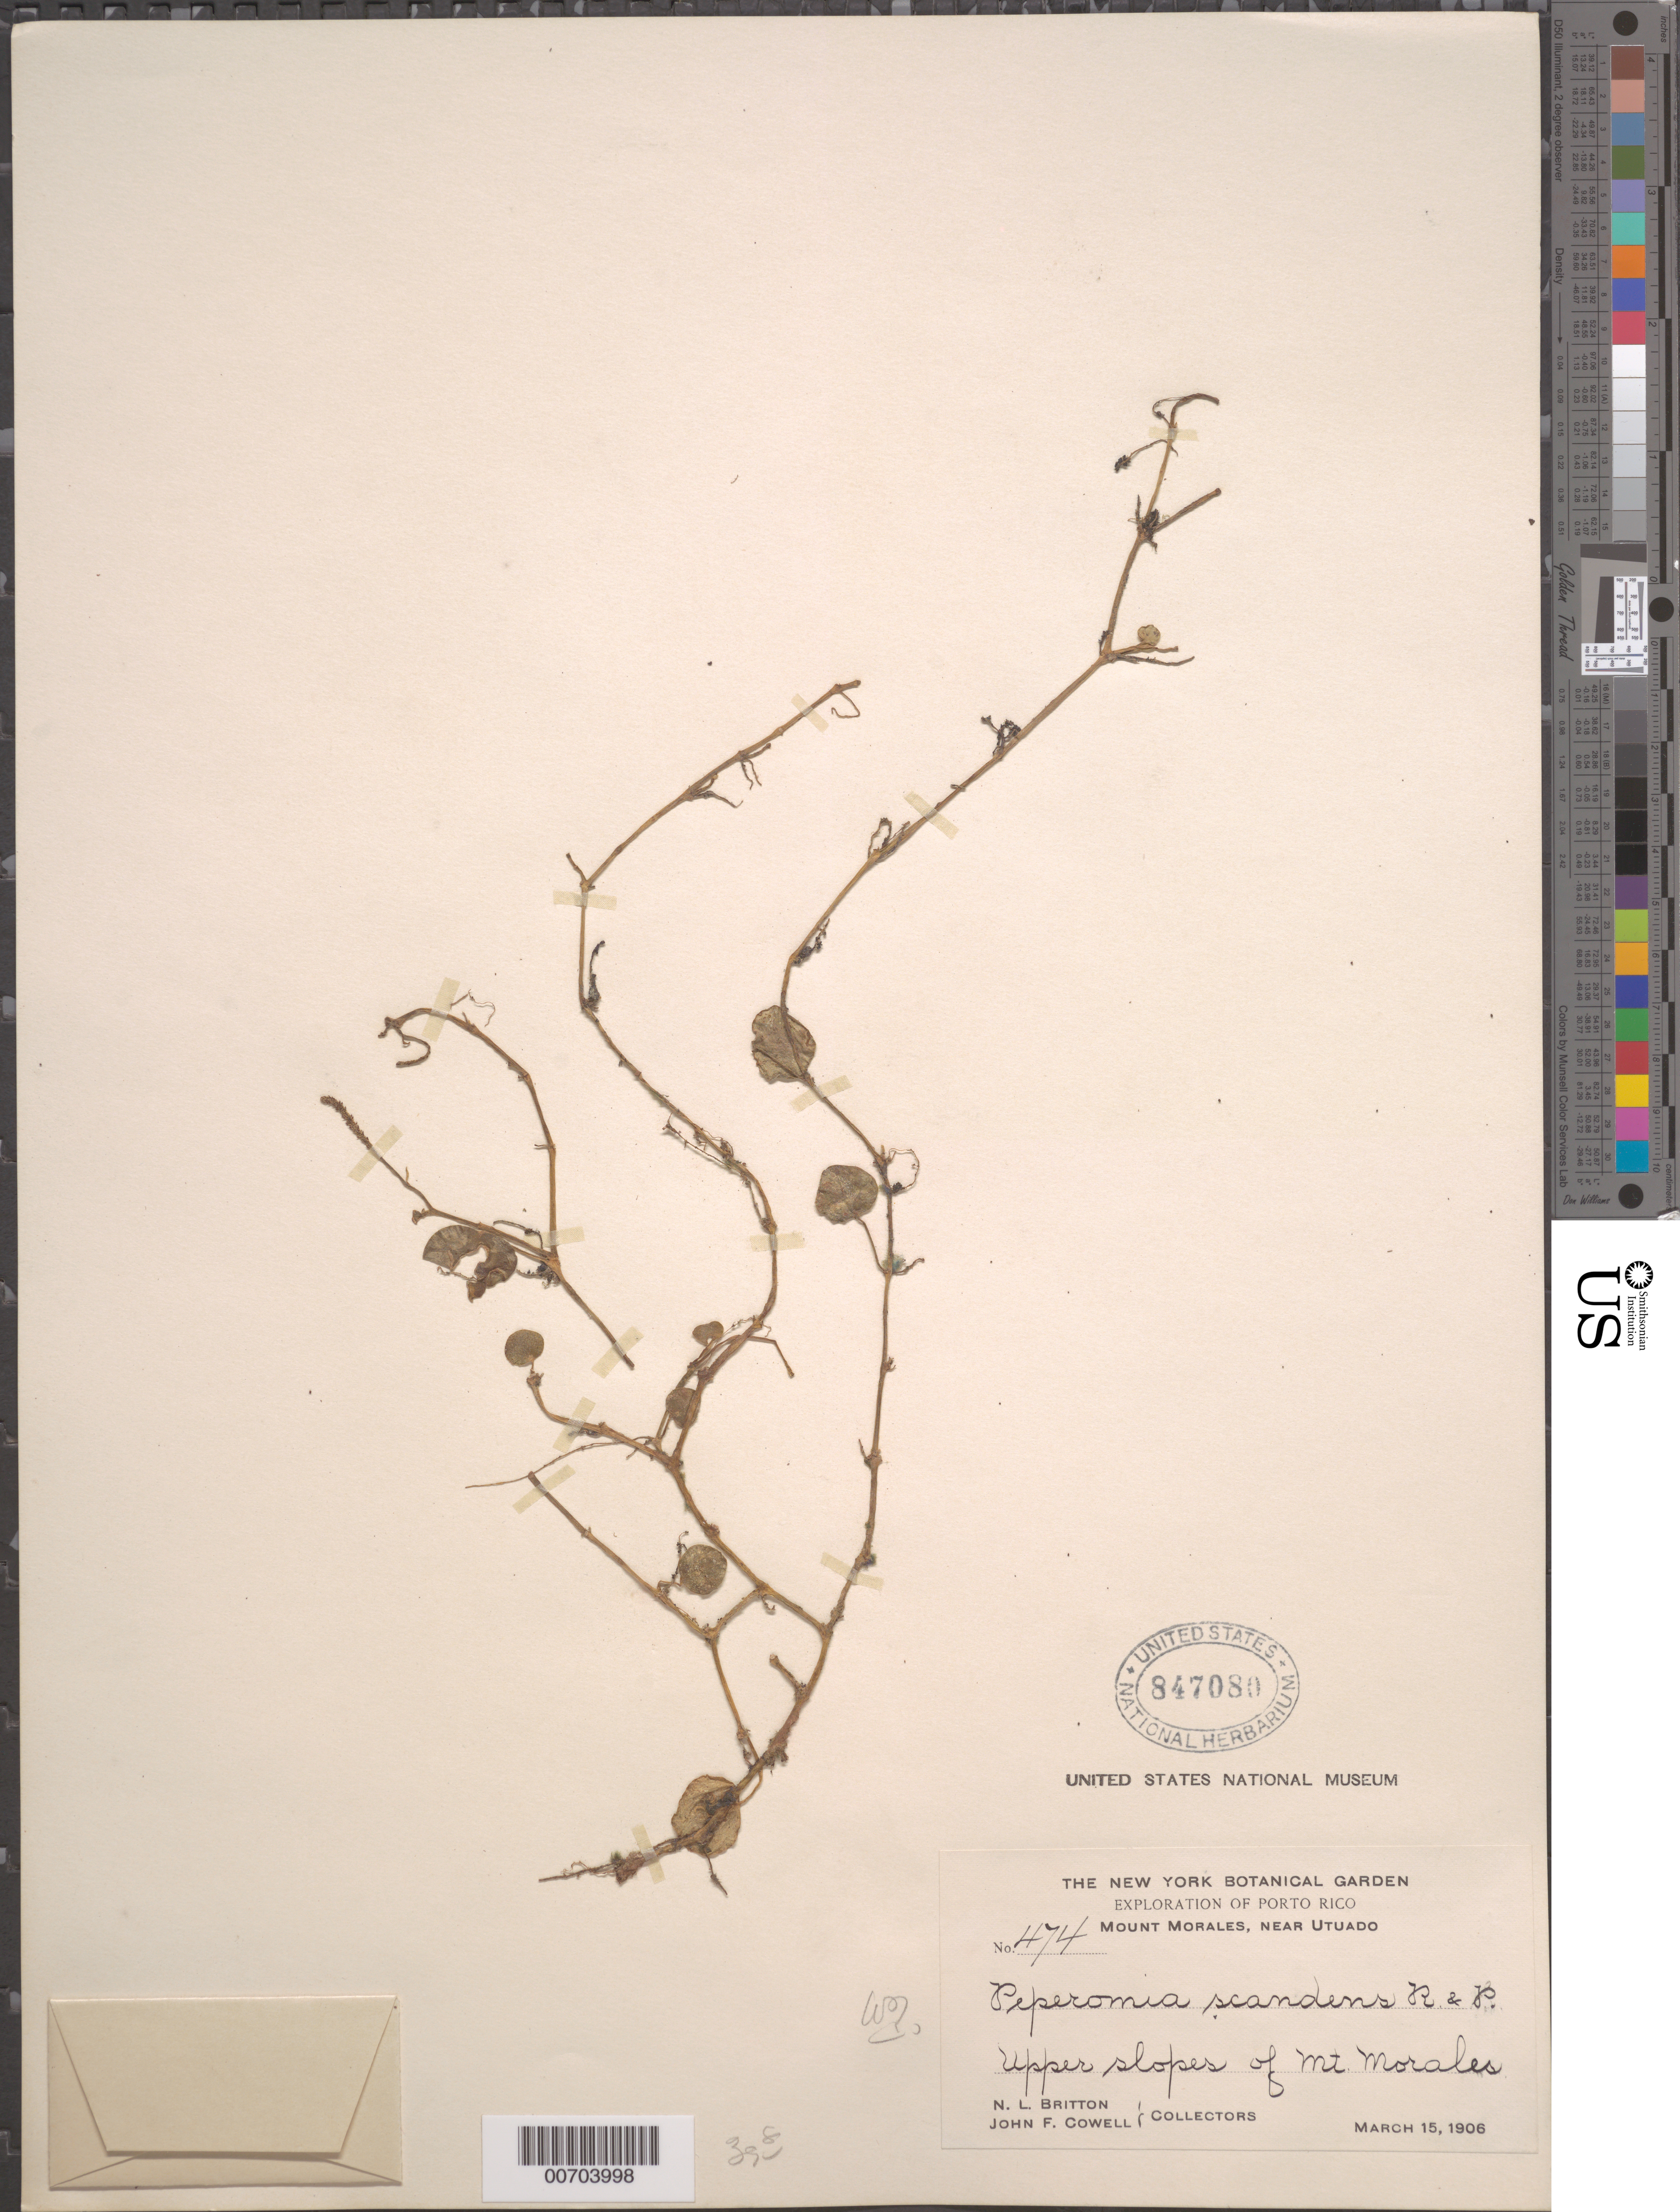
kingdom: Plantae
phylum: Tracheophyta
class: Magnoliopsida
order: Piperales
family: Piperaceae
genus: Peperomia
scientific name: Peperomia scandens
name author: Ruiz & Pav.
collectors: N. Britton & J. F. Cowell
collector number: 474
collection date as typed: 15 Mar 1906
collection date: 1906-03-15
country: Puerto Rico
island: Greater Antilles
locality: Mount Morales, Utuado, vic of;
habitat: Upper slopes of Mt. Morales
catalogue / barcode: US 847080